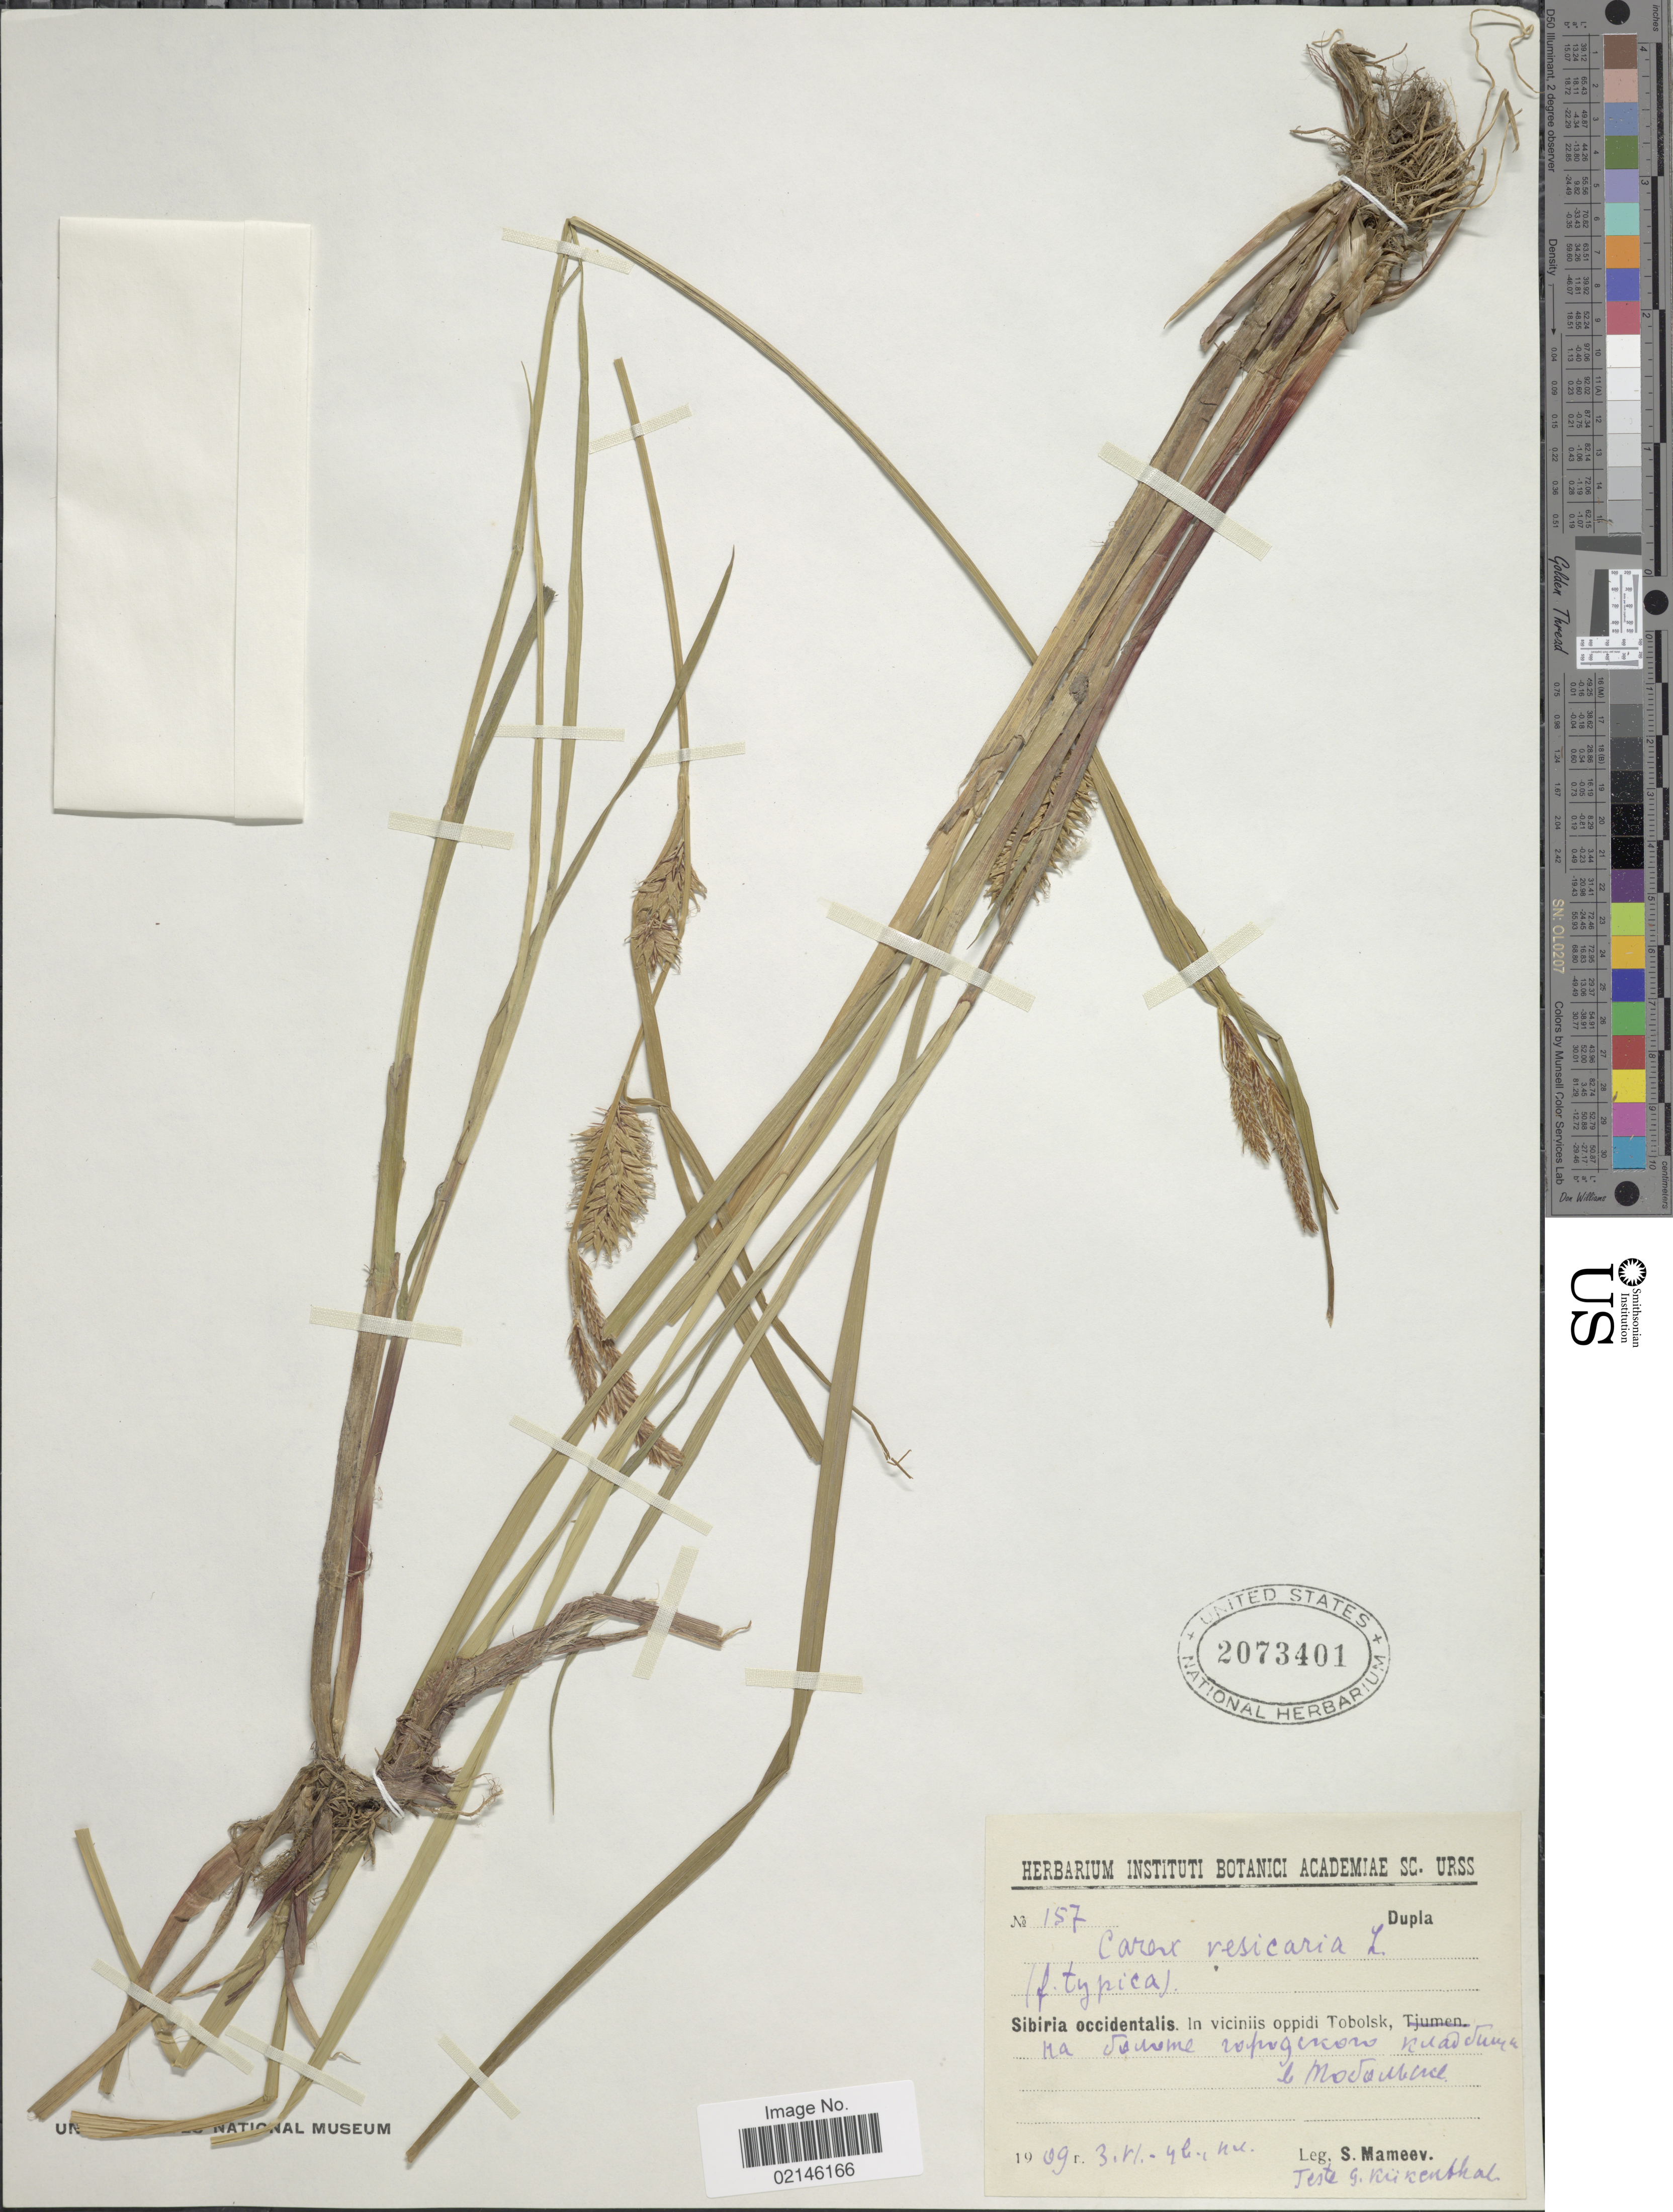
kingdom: Plantae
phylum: Tracheophyta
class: Liliopsida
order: Poales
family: Cyperaceae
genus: Carex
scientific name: Carex vesicaria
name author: L.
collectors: Mameev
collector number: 157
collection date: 1909-06-03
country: Russian Federation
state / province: Tyumen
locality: Sibiria occidentalis. In viciniis oppidi Tobolsk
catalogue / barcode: US 2073401